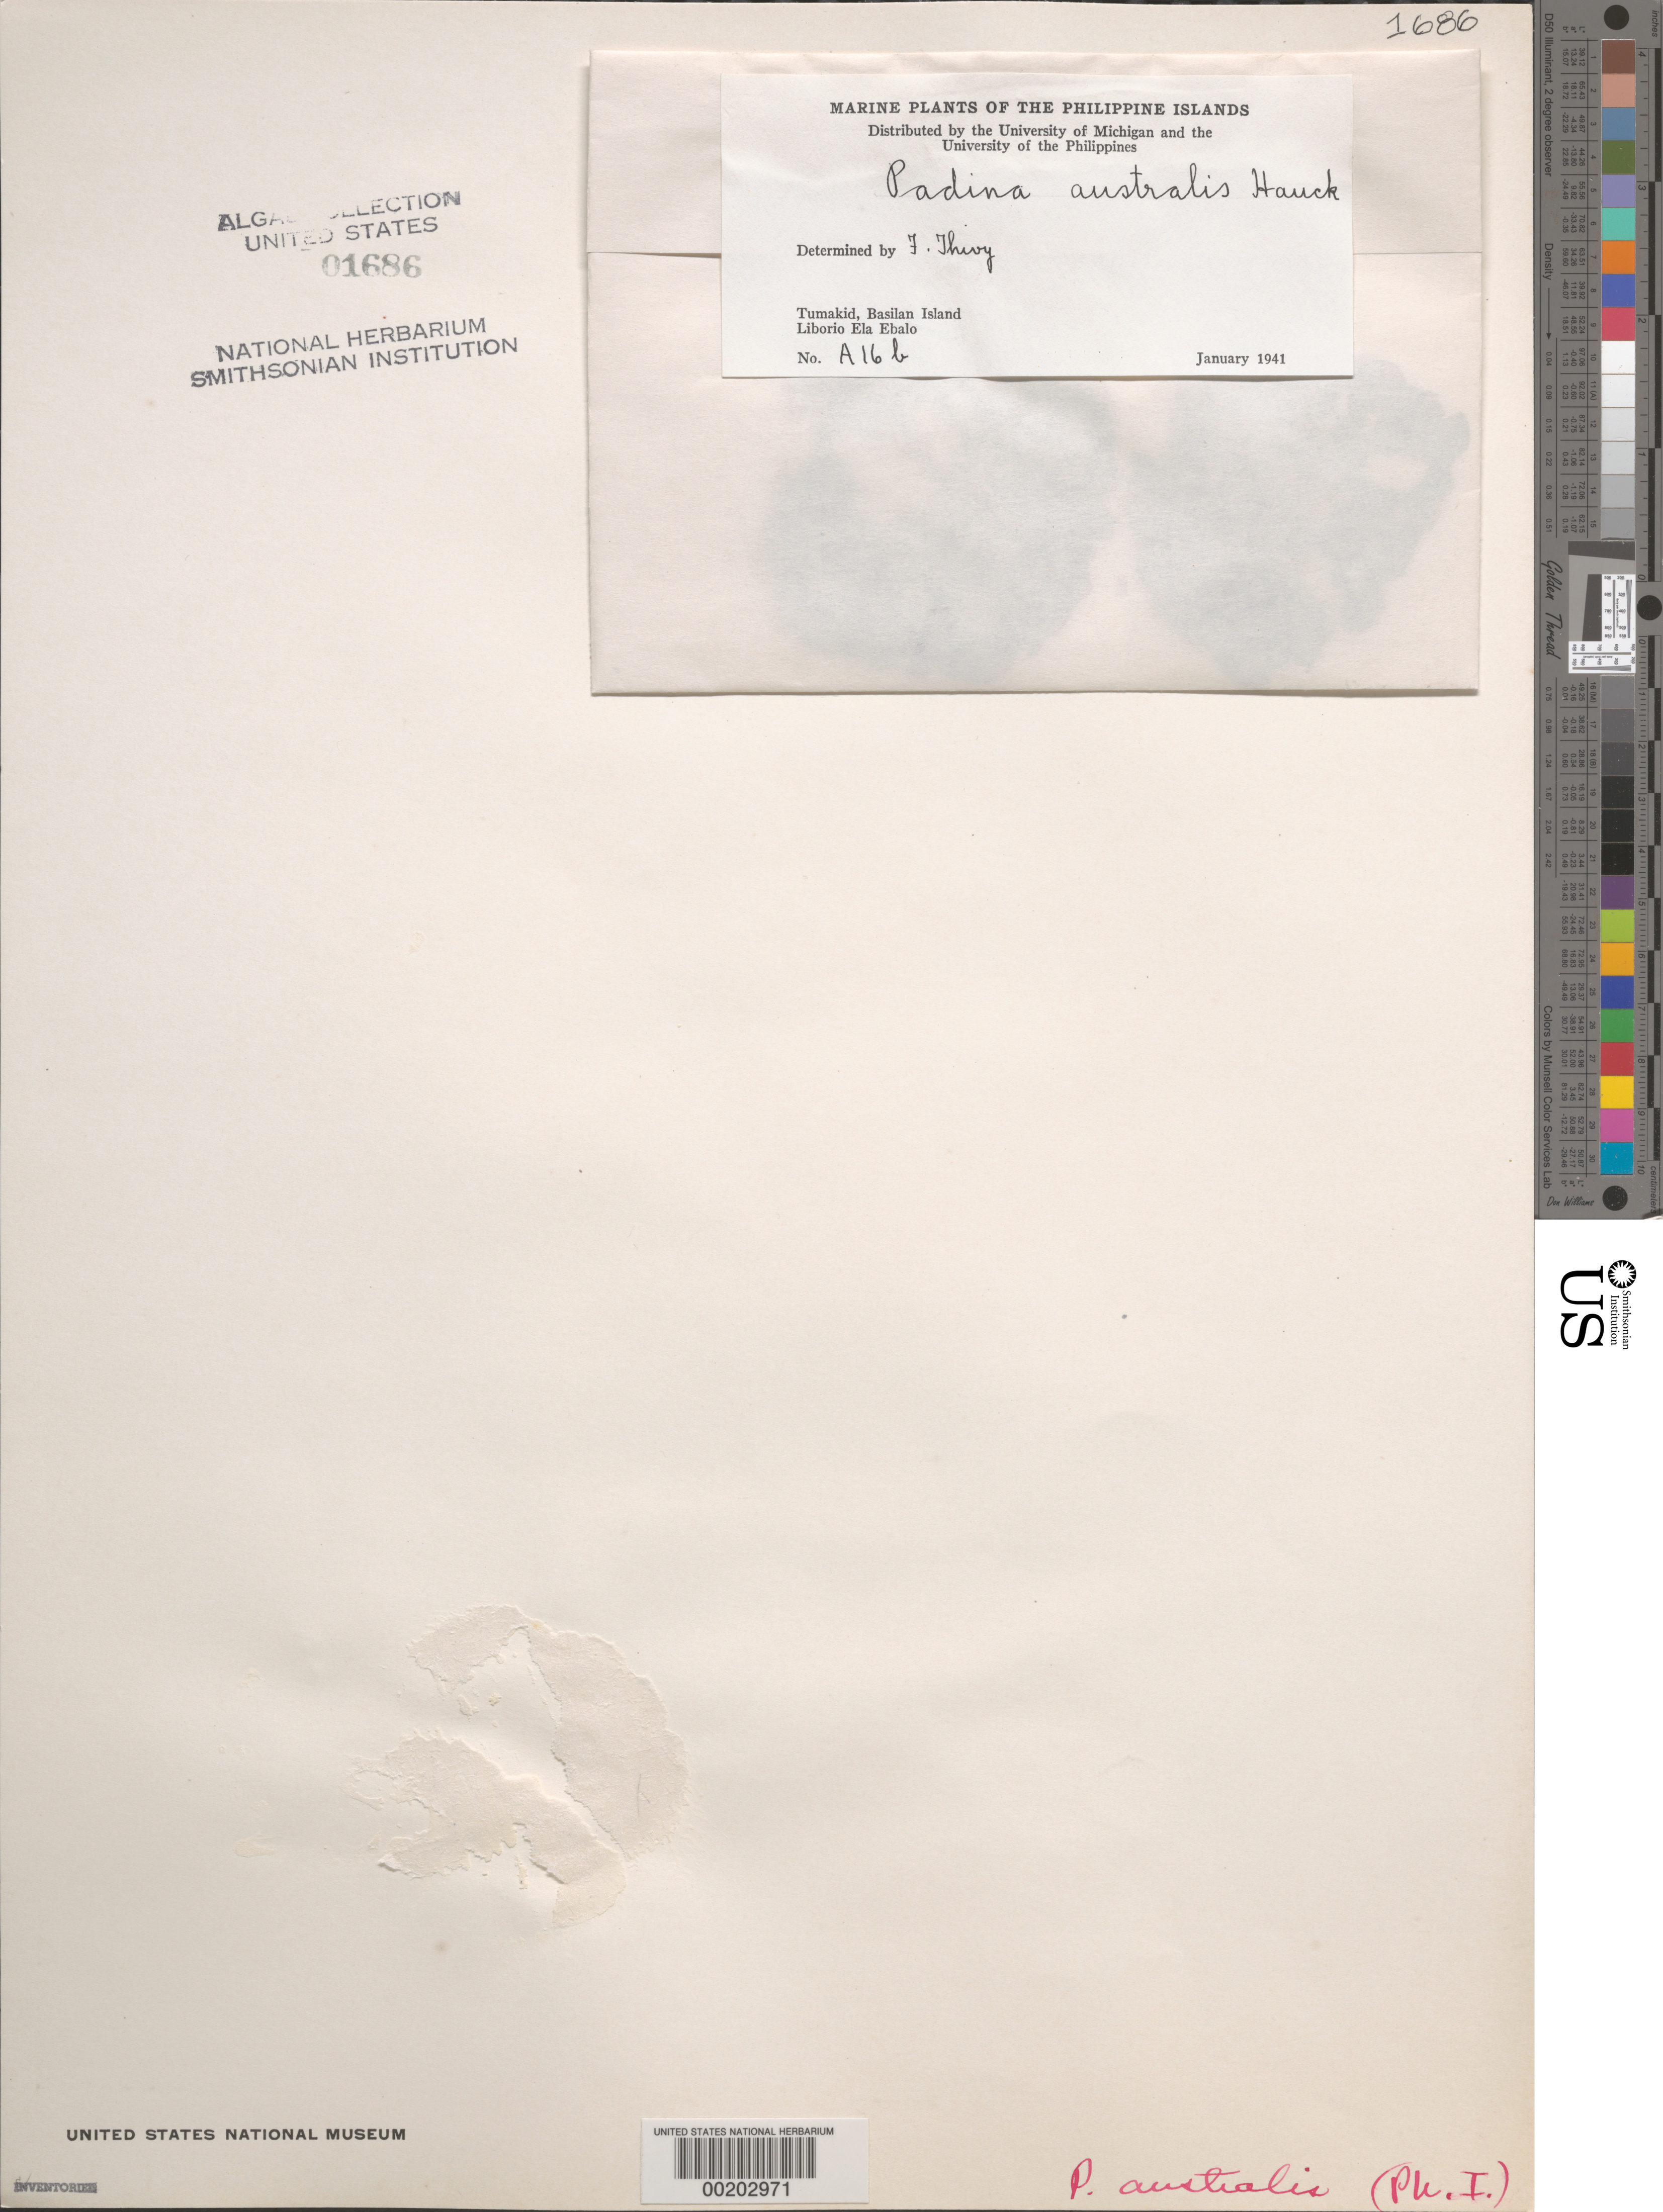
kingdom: Chromista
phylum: Ochrophyta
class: Phaeophyceae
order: Dictyotales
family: Dictyotaceae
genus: Padina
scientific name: Padina australis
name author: Hauck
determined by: Thivy, F.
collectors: -. Balhani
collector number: A16b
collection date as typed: Jan 1941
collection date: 1941-01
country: Philippines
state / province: Muslim Mindanao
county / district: Basilan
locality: Tumakid, basilan island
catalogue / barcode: US 1686